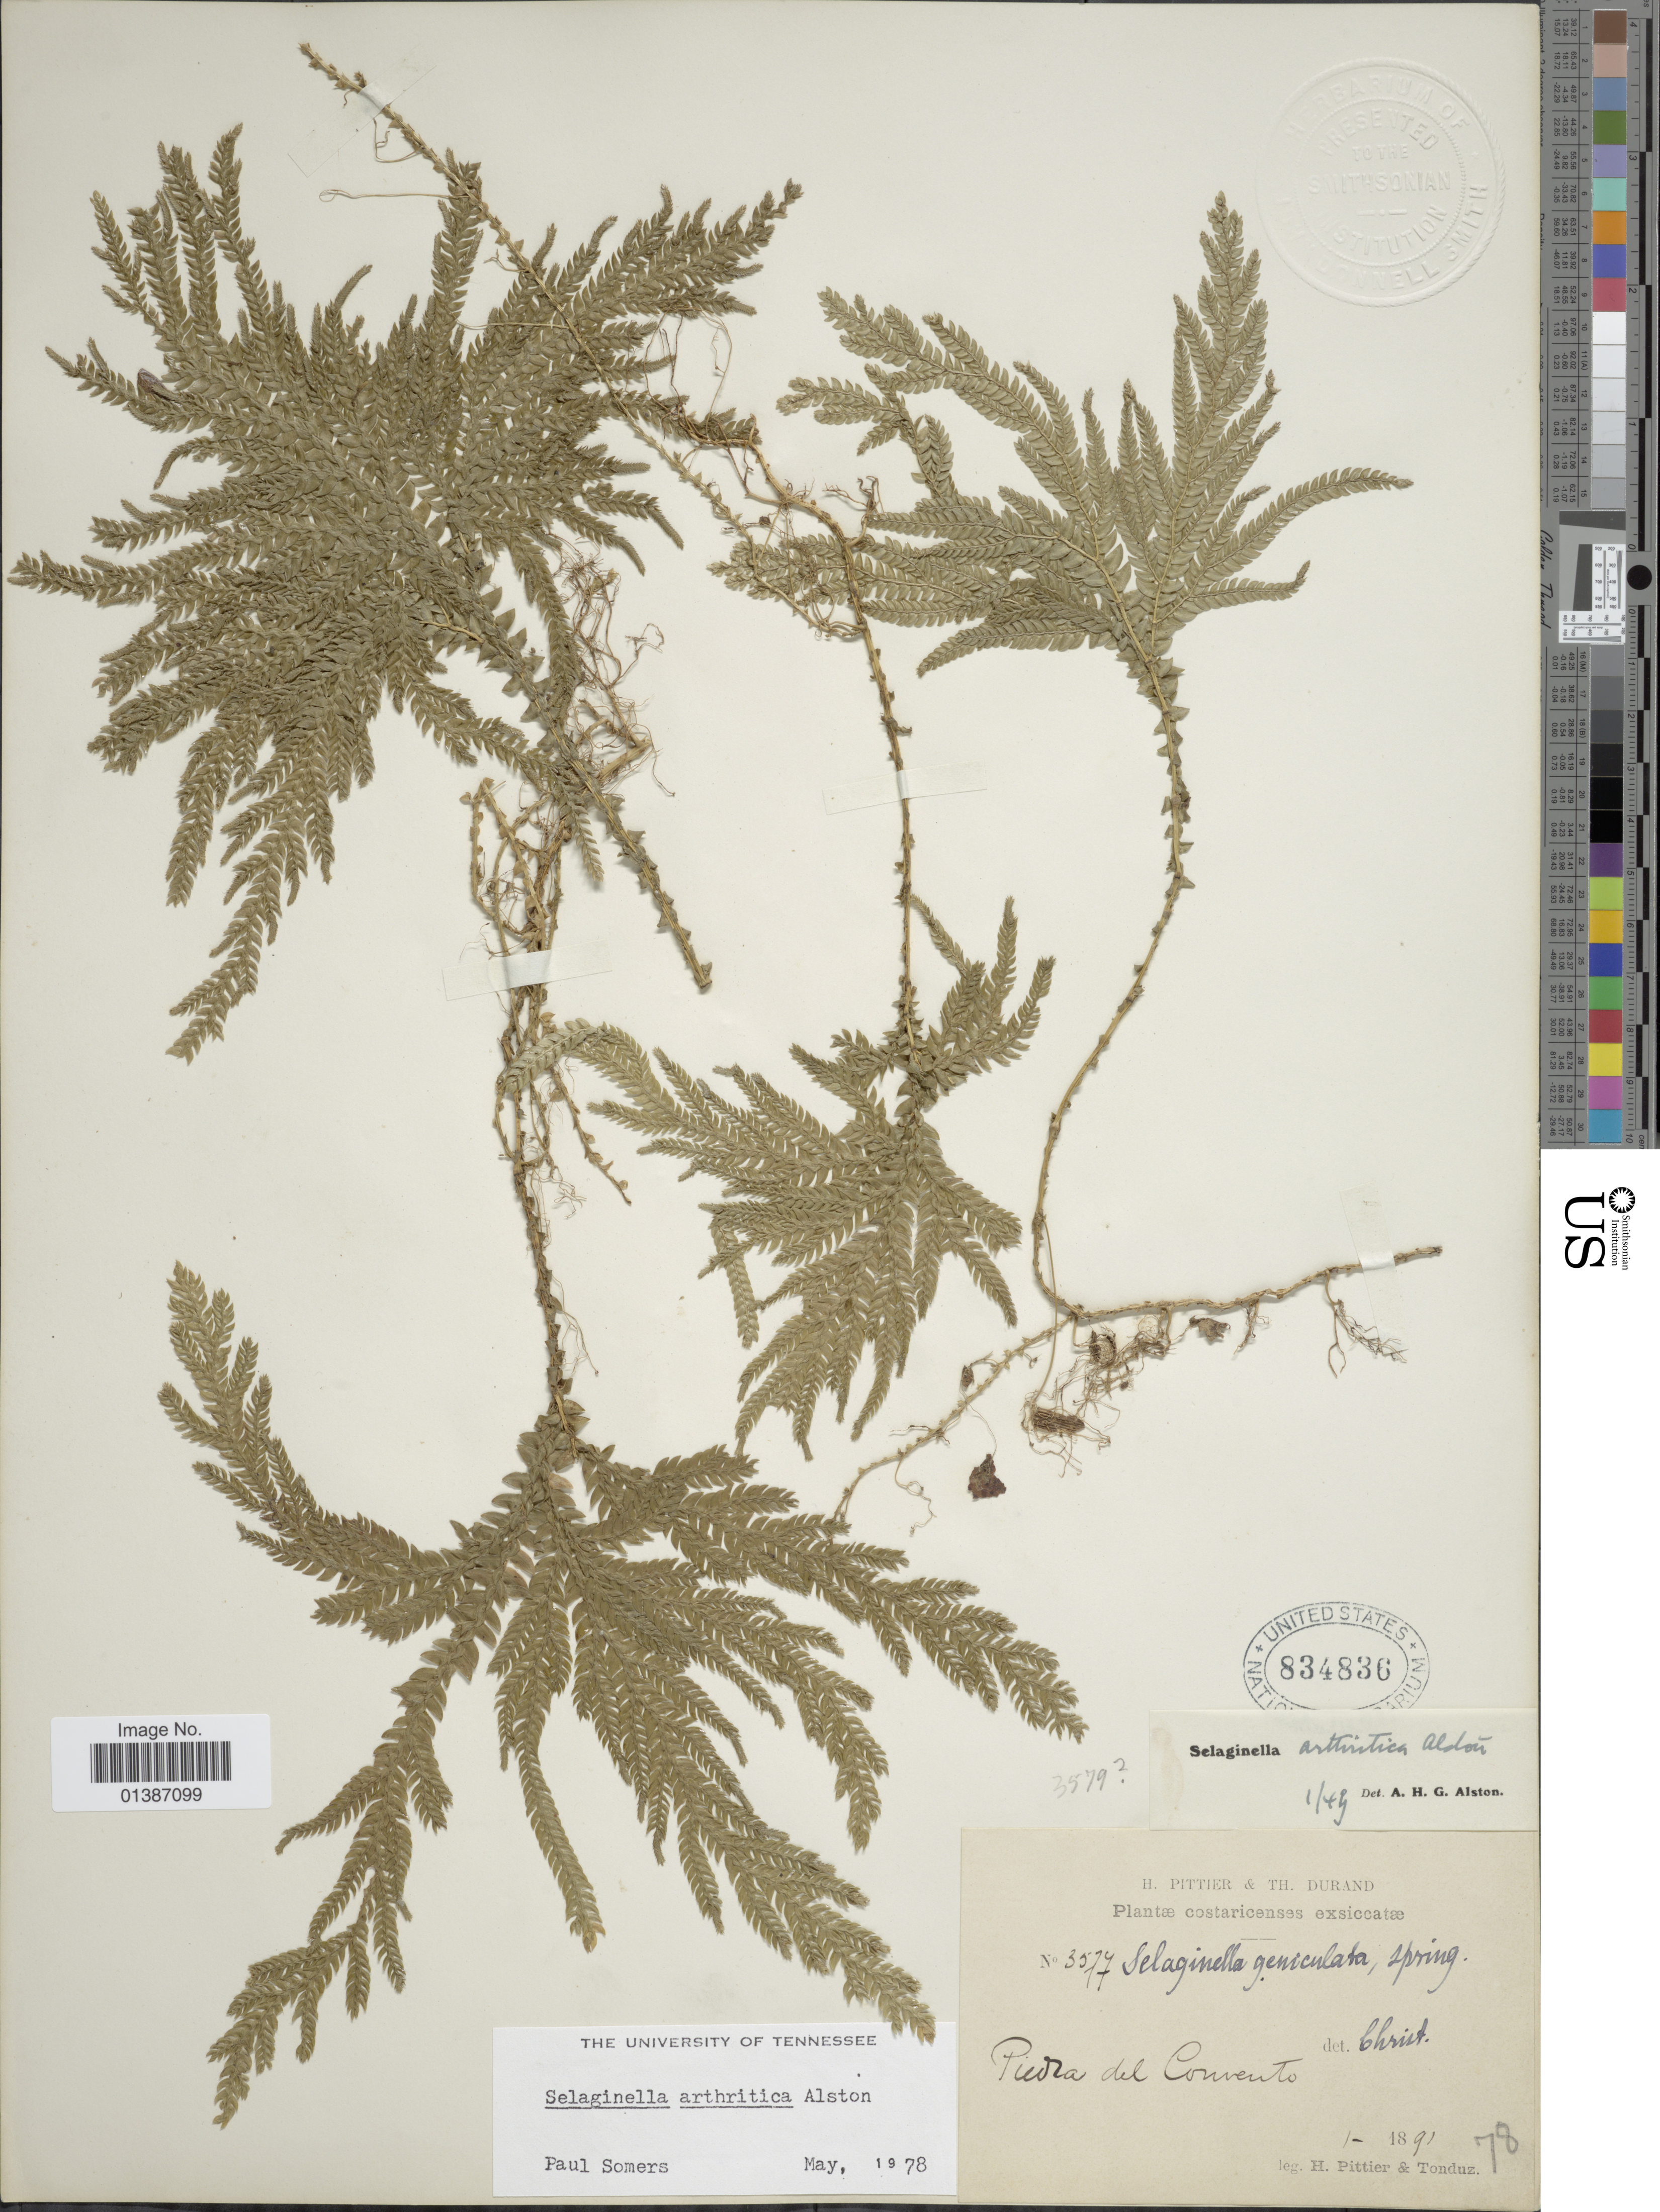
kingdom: Plantae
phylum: Tracheophyta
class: Lycopodiopsida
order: Selaginellales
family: Selaginellaceae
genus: Selaginella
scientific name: Selaginella arthritica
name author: Alston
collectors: H. F. Pittier & A. Tonduz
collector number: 3577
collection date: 1891-01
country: Costa Rica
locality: Piedra del Convento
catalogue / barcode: US 834836